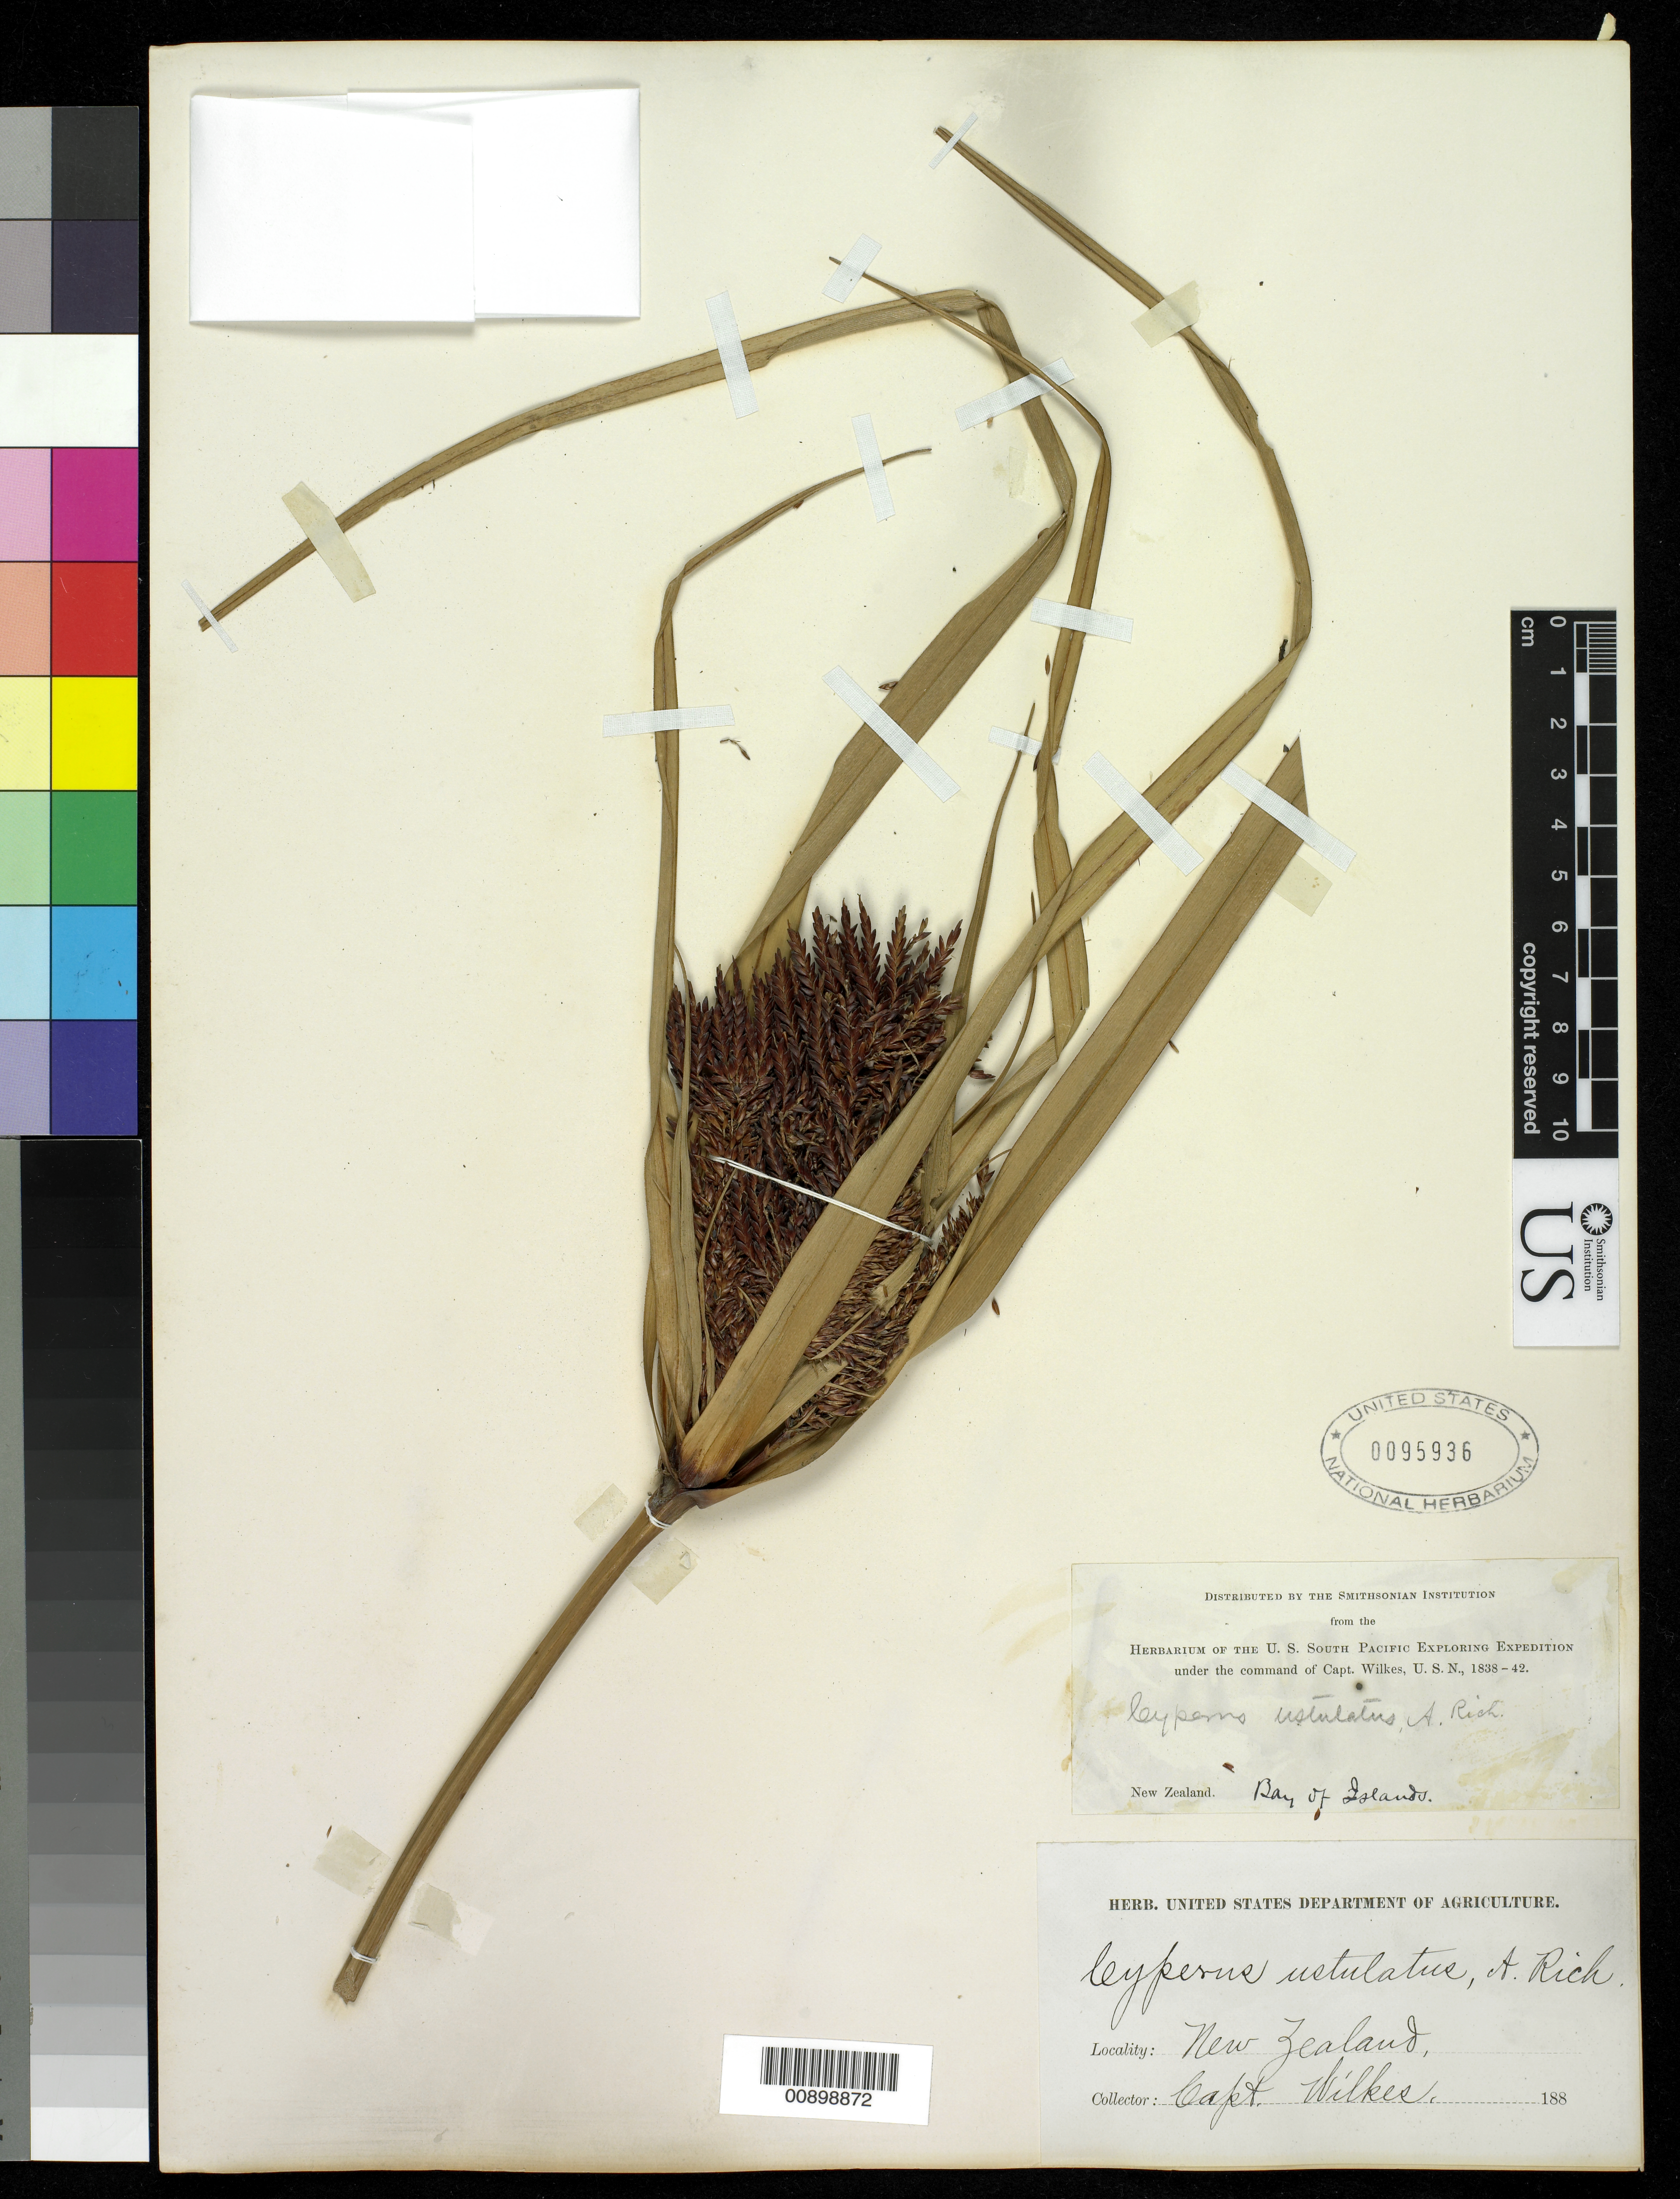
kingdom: Plantae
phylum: Tracheophyta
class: Liliopsida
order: Poales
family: Cyperaceae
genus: Cyperus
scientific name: Cyperus ustulatus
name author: A. Rich.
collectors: Wilkes Explor. Exped.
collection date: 1838/1842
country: New Zealand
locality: Bay of Islands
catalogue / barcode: US 95936